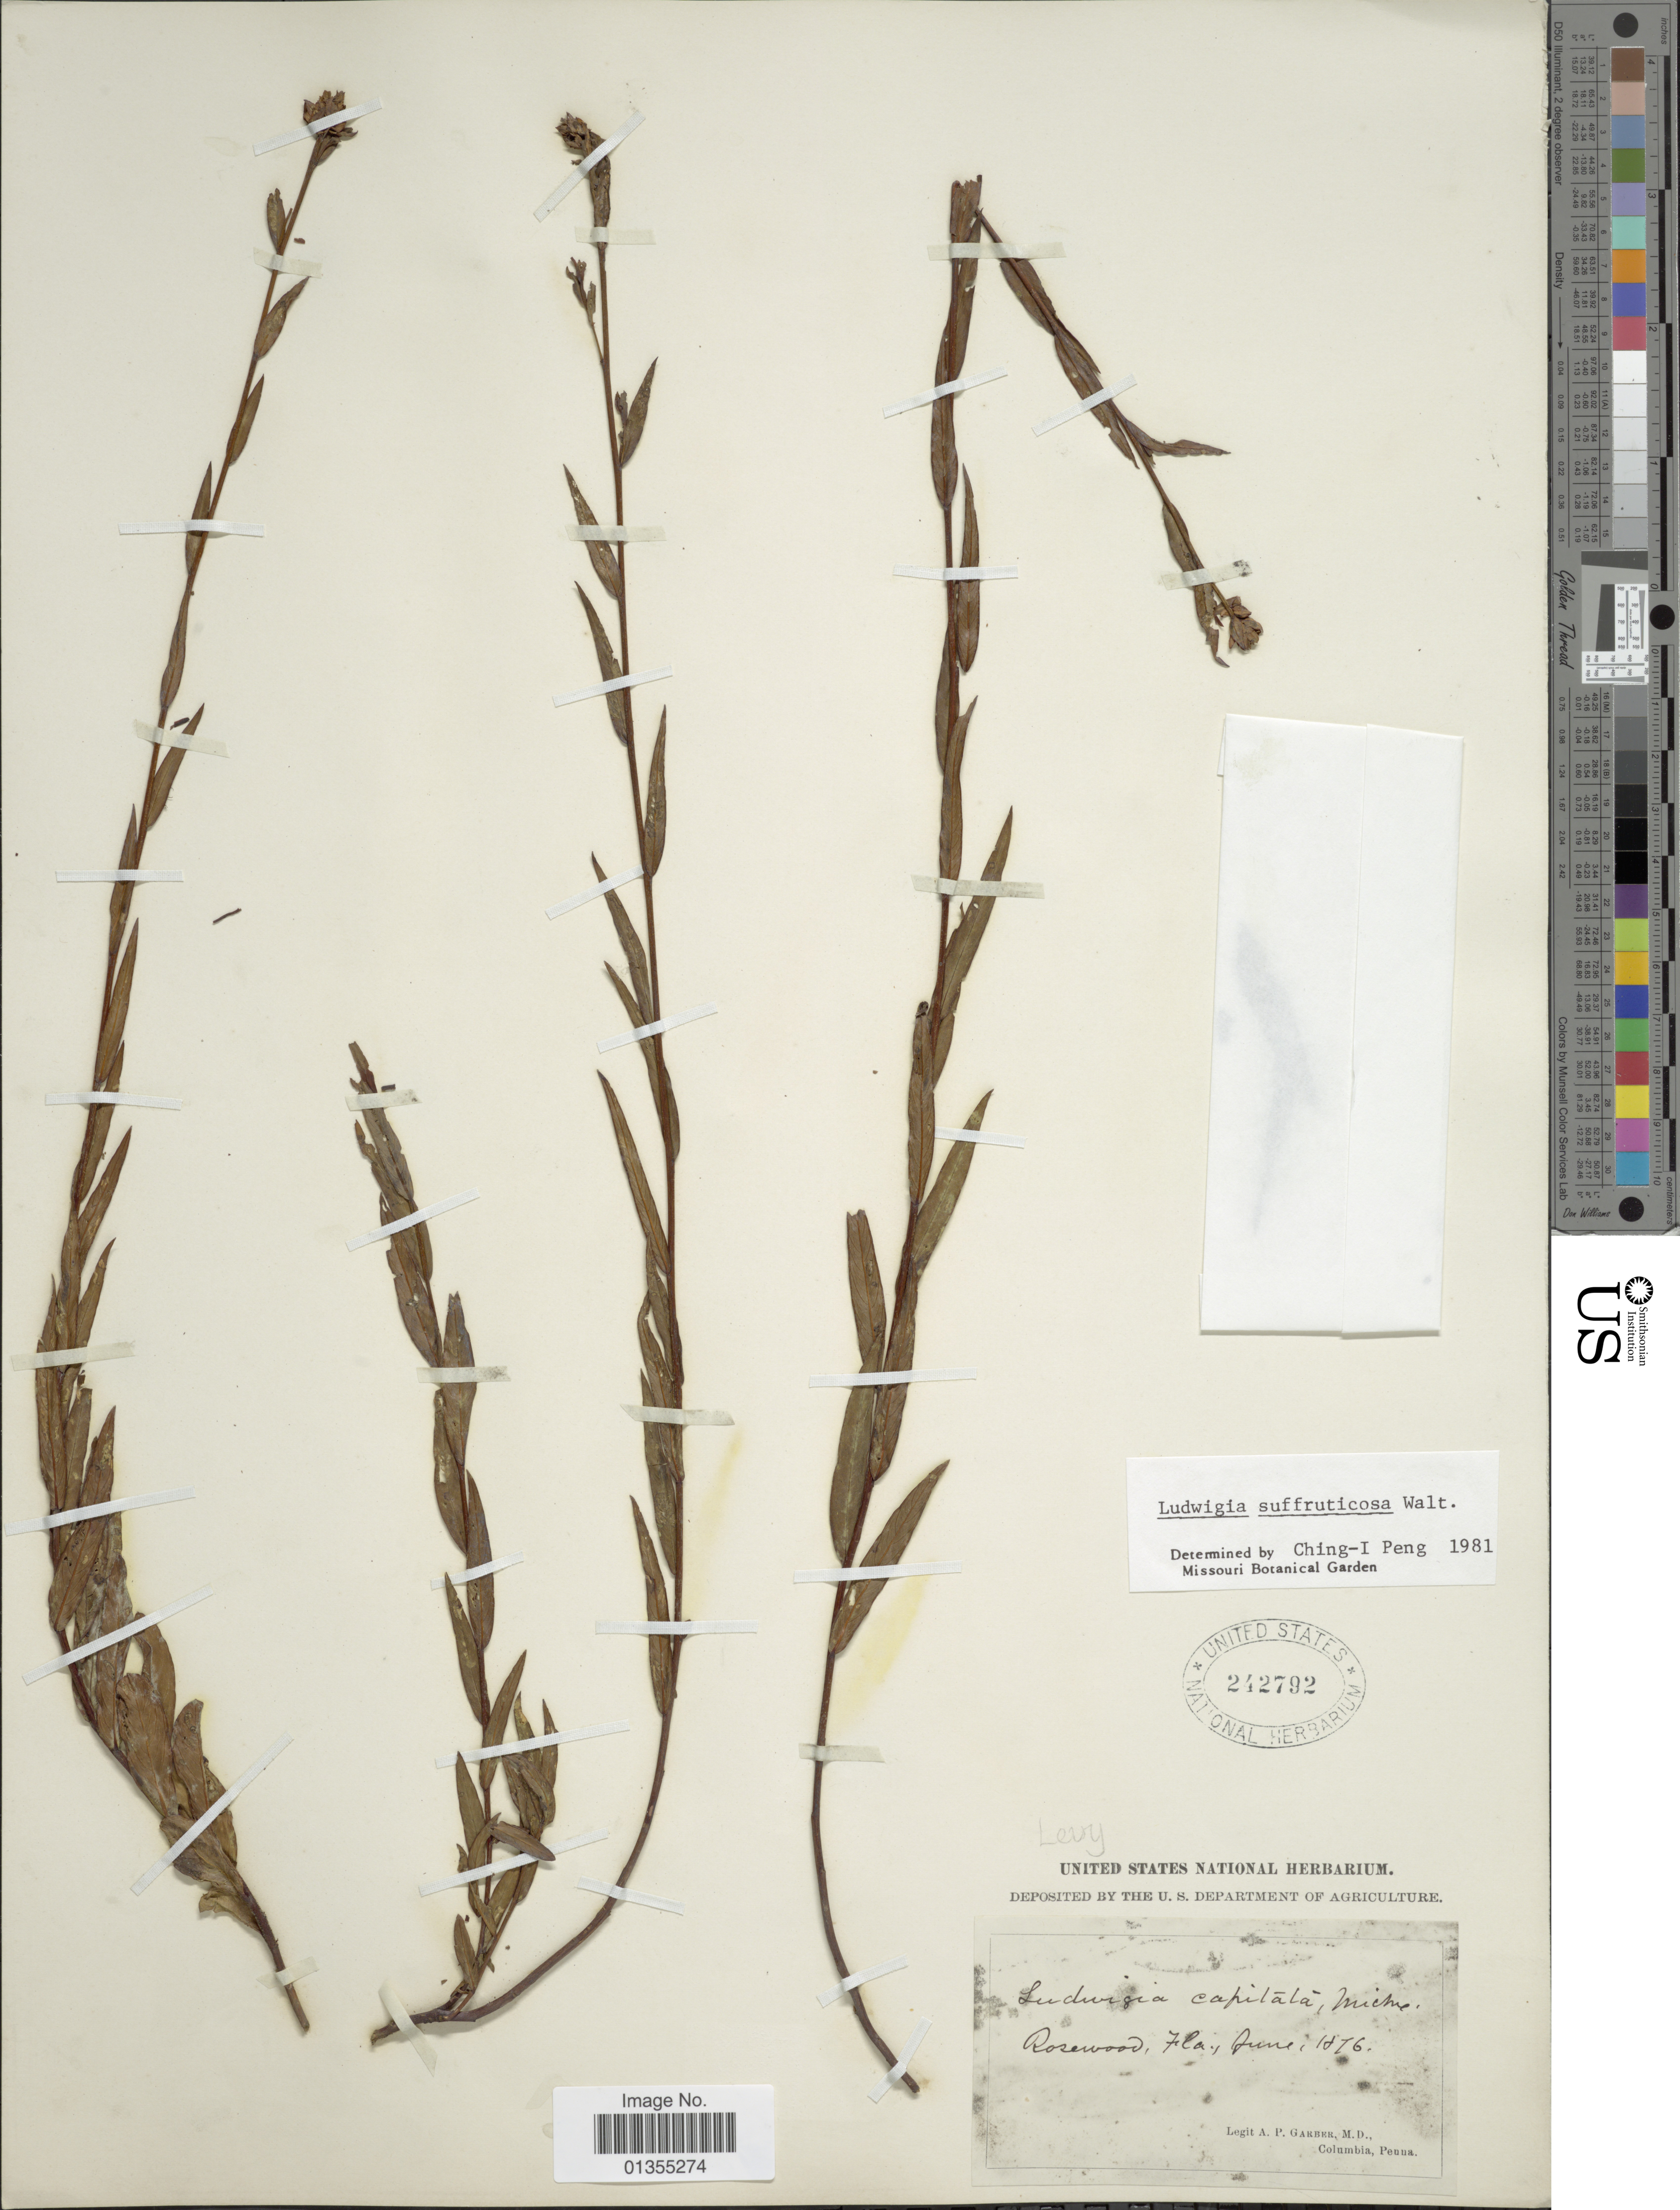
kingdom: Plantae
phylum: Tracheophyta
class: Magnoliopsida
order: Myrtales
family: Onagraceae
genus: Ludwigia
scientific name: Ludwigia suffruticosa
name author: Walter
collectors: A. P. Garber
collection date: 1876-06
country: United States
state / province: Florida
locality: Rosewood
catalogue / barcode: US 242792